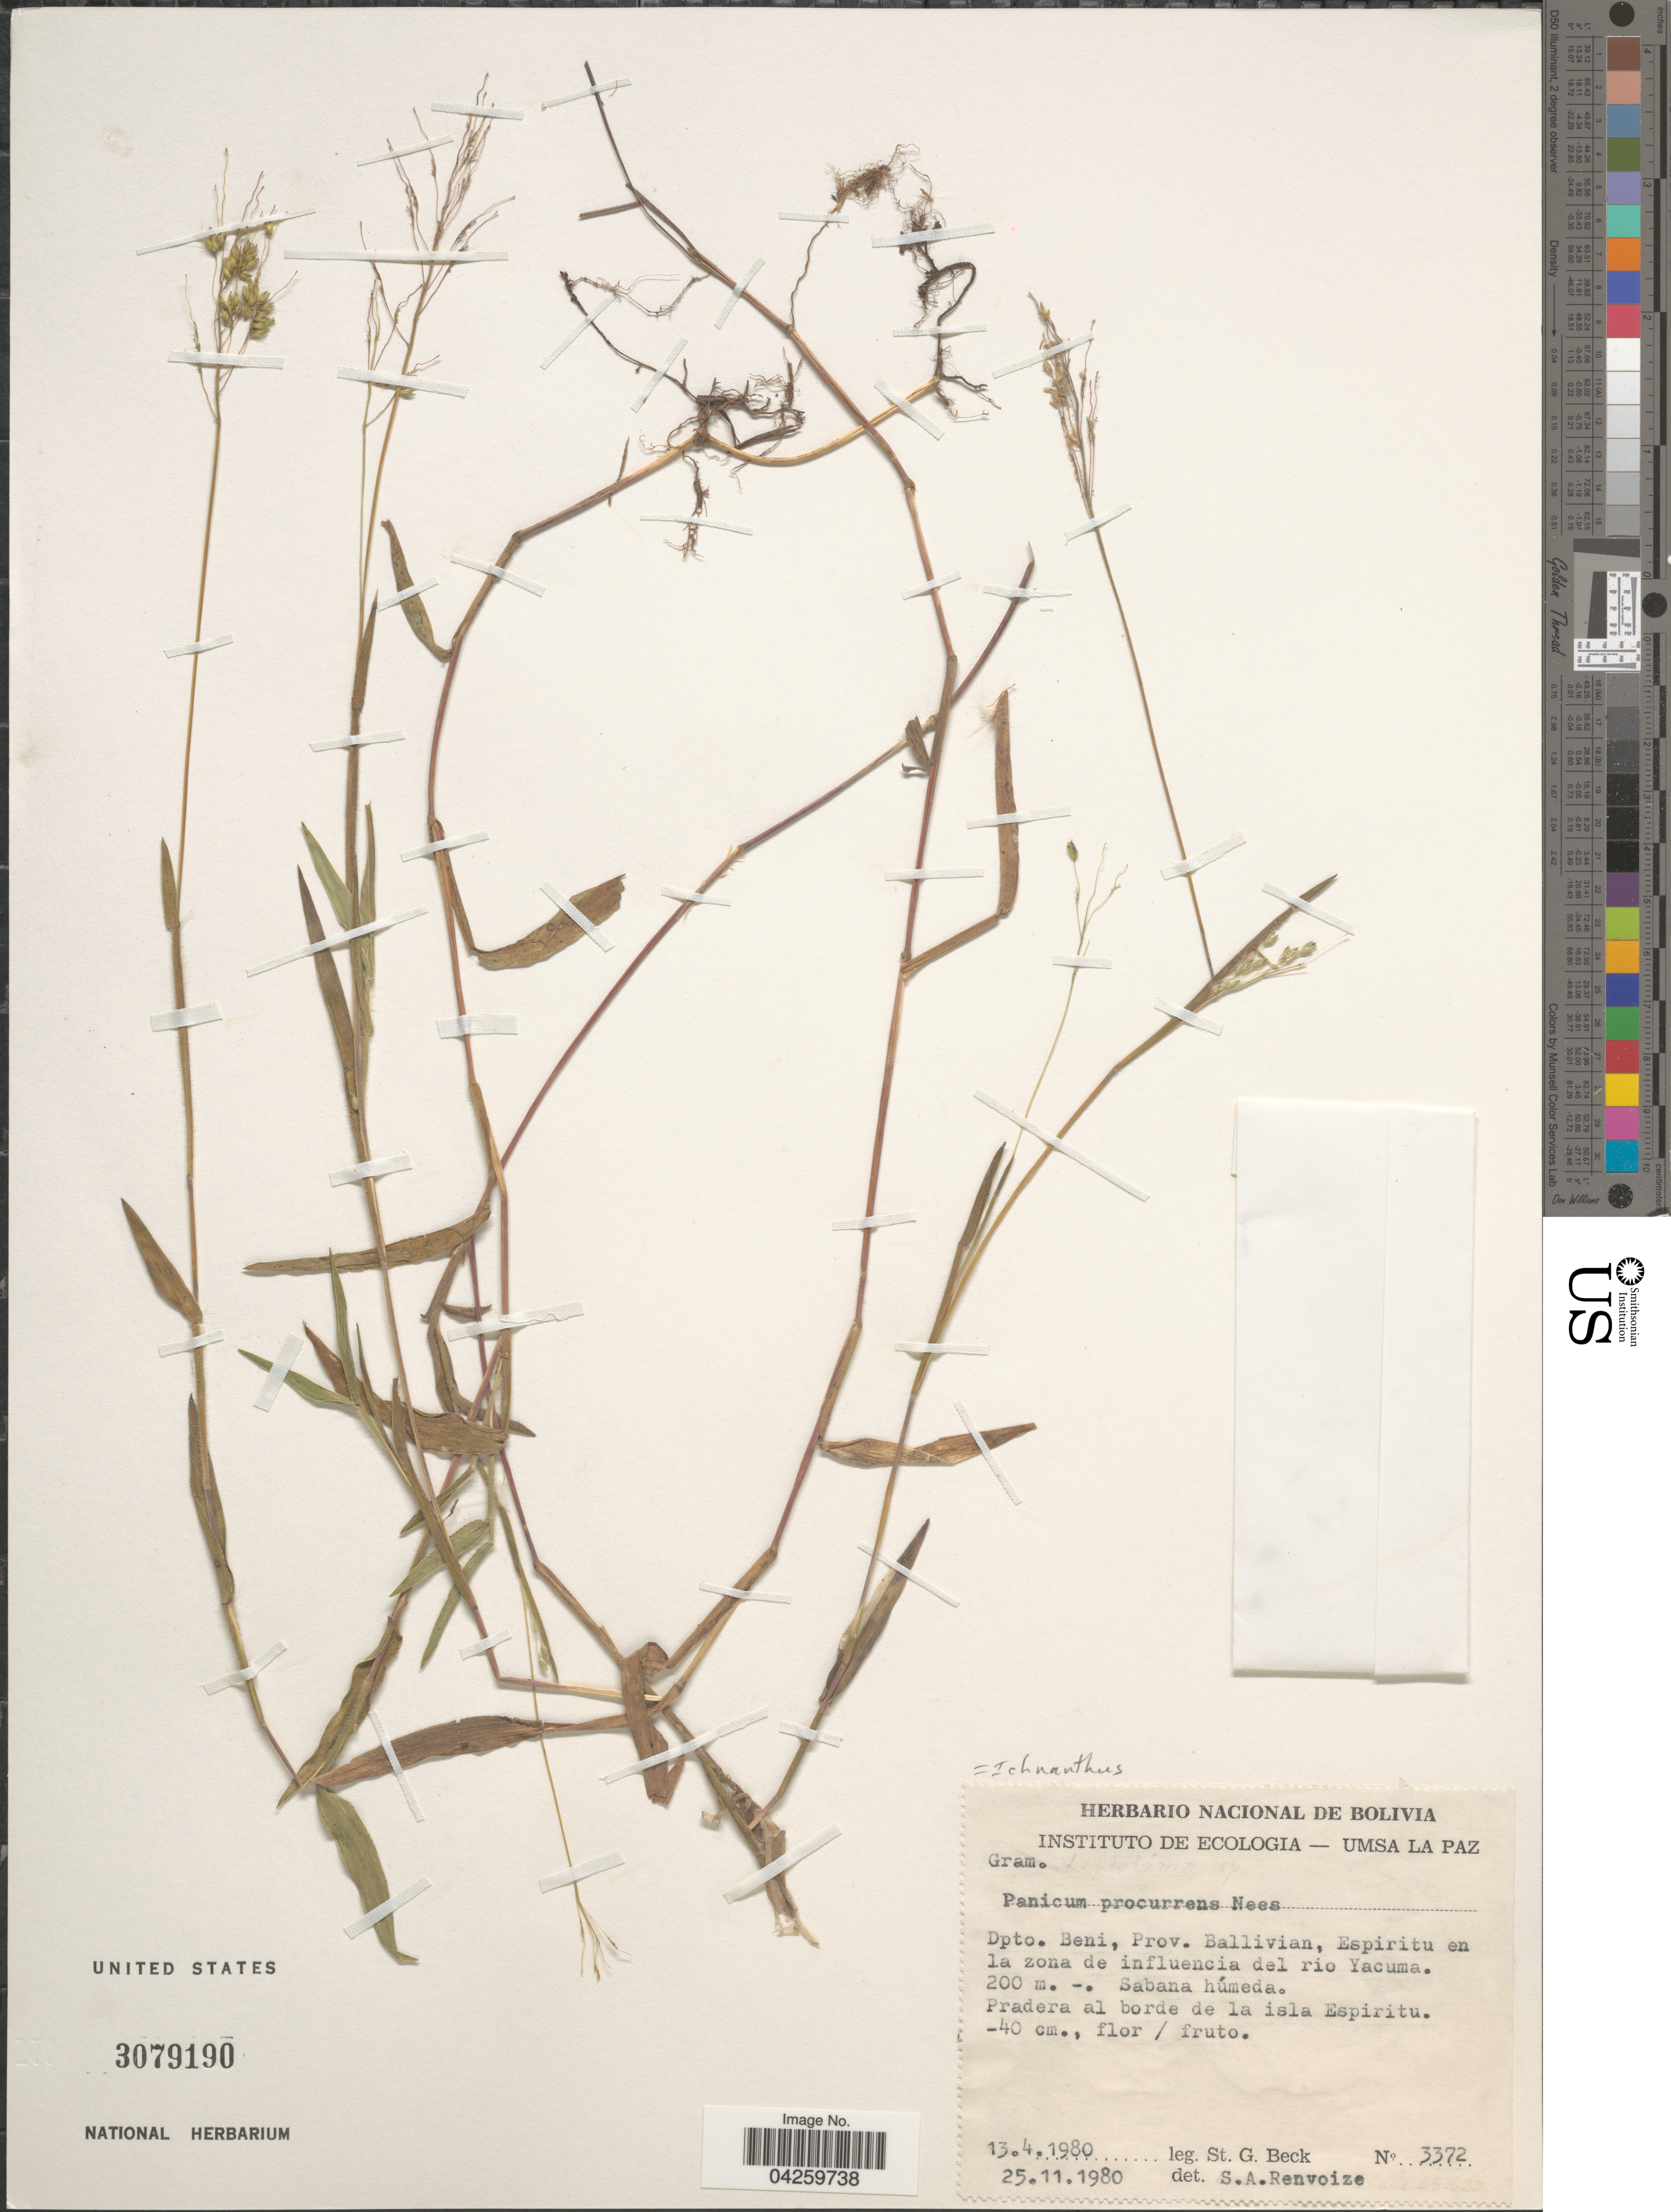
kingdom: Plantae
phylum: Tracheophyta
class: Liliopsida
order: Poales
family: Poaceae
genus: Ichnanthus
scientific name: Ichnanthus procurrens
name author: (Nees ex Trin.) Swallen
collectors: S. G. Beck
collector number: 3372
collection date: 1980-04-13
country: Bolivia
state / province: Beni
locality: Dpto. Beni, Prov. Ballivian, Espiritu en la zona de influencia del rio Yacuma. Pradera al borde de la isla Espiritu.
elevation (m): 200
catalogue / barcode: US 3079190